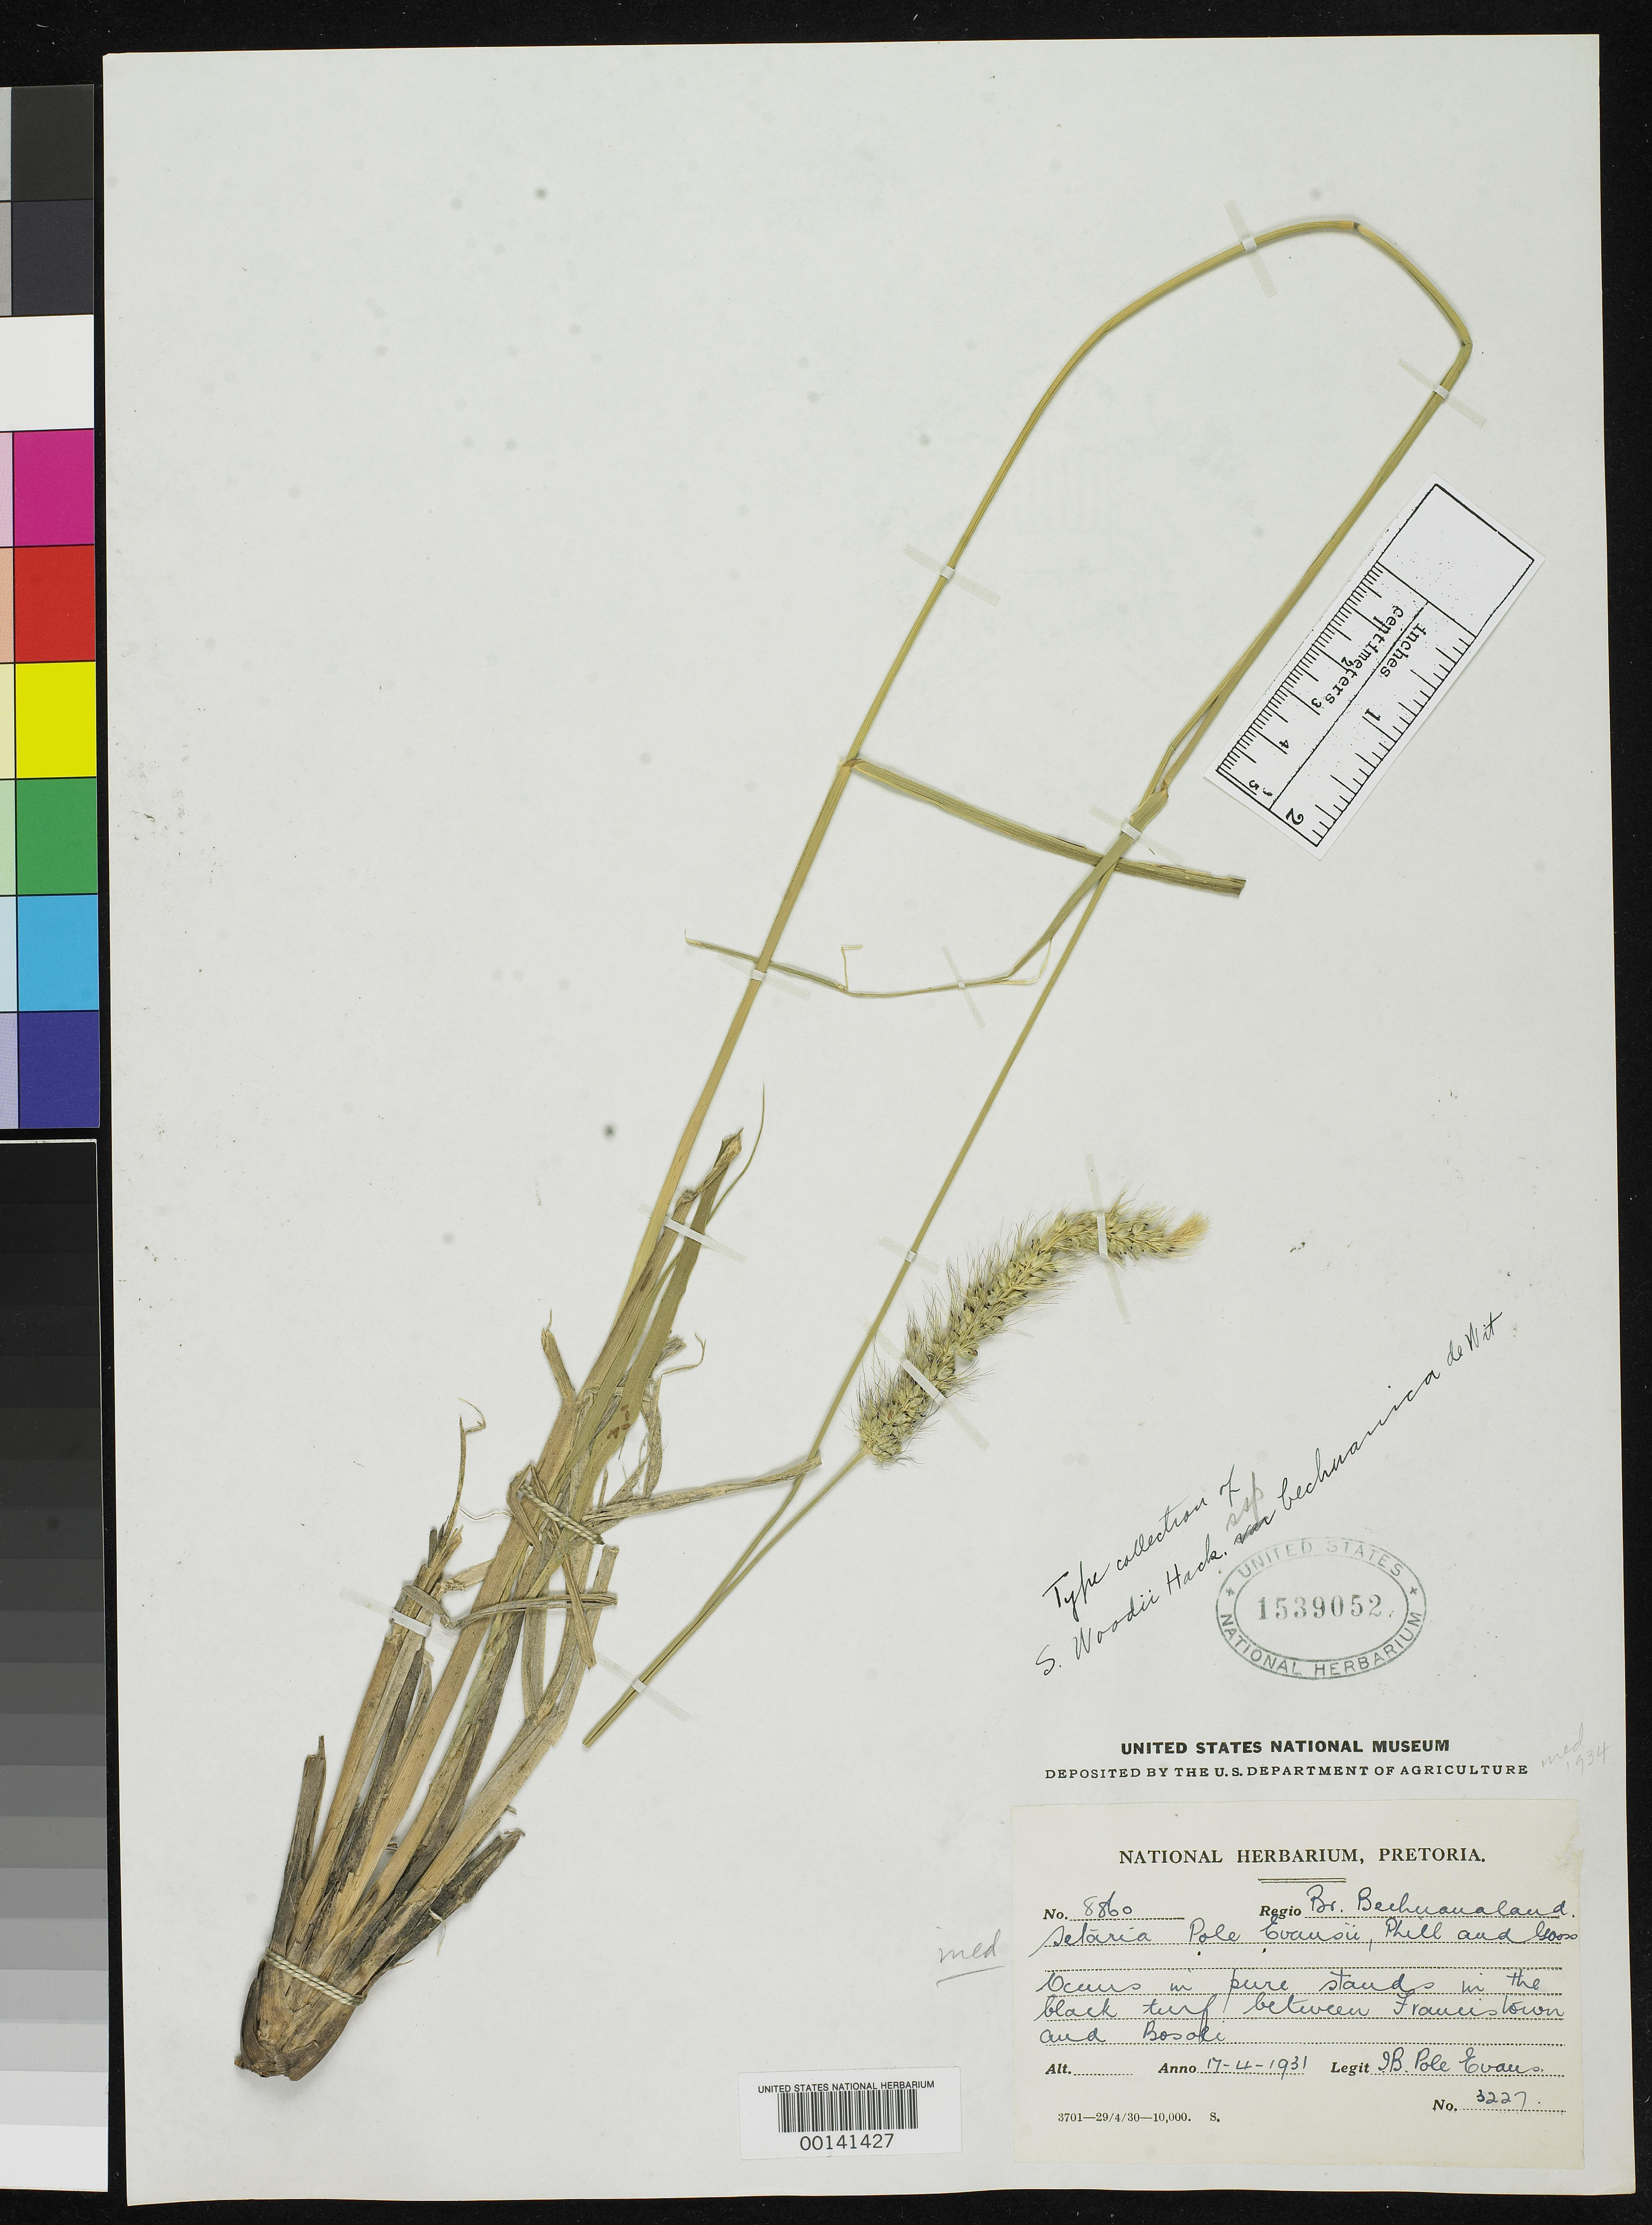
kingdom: Plantae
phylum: Tracheophyta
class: Liliopsida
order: Poales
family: Poaceae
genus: Setaria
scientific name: Setaria woodii subsp. bechuanica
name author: de Wit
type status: Isotype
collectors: I. B. Pole-Evans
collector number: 8860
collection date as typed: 17 Apr 1931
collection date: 1931-04-17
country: South Africa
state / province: Gauteng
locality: Pretoria, between Francistown and Basoli, Bechuanaland. Transvaal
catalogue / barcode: US 1539052